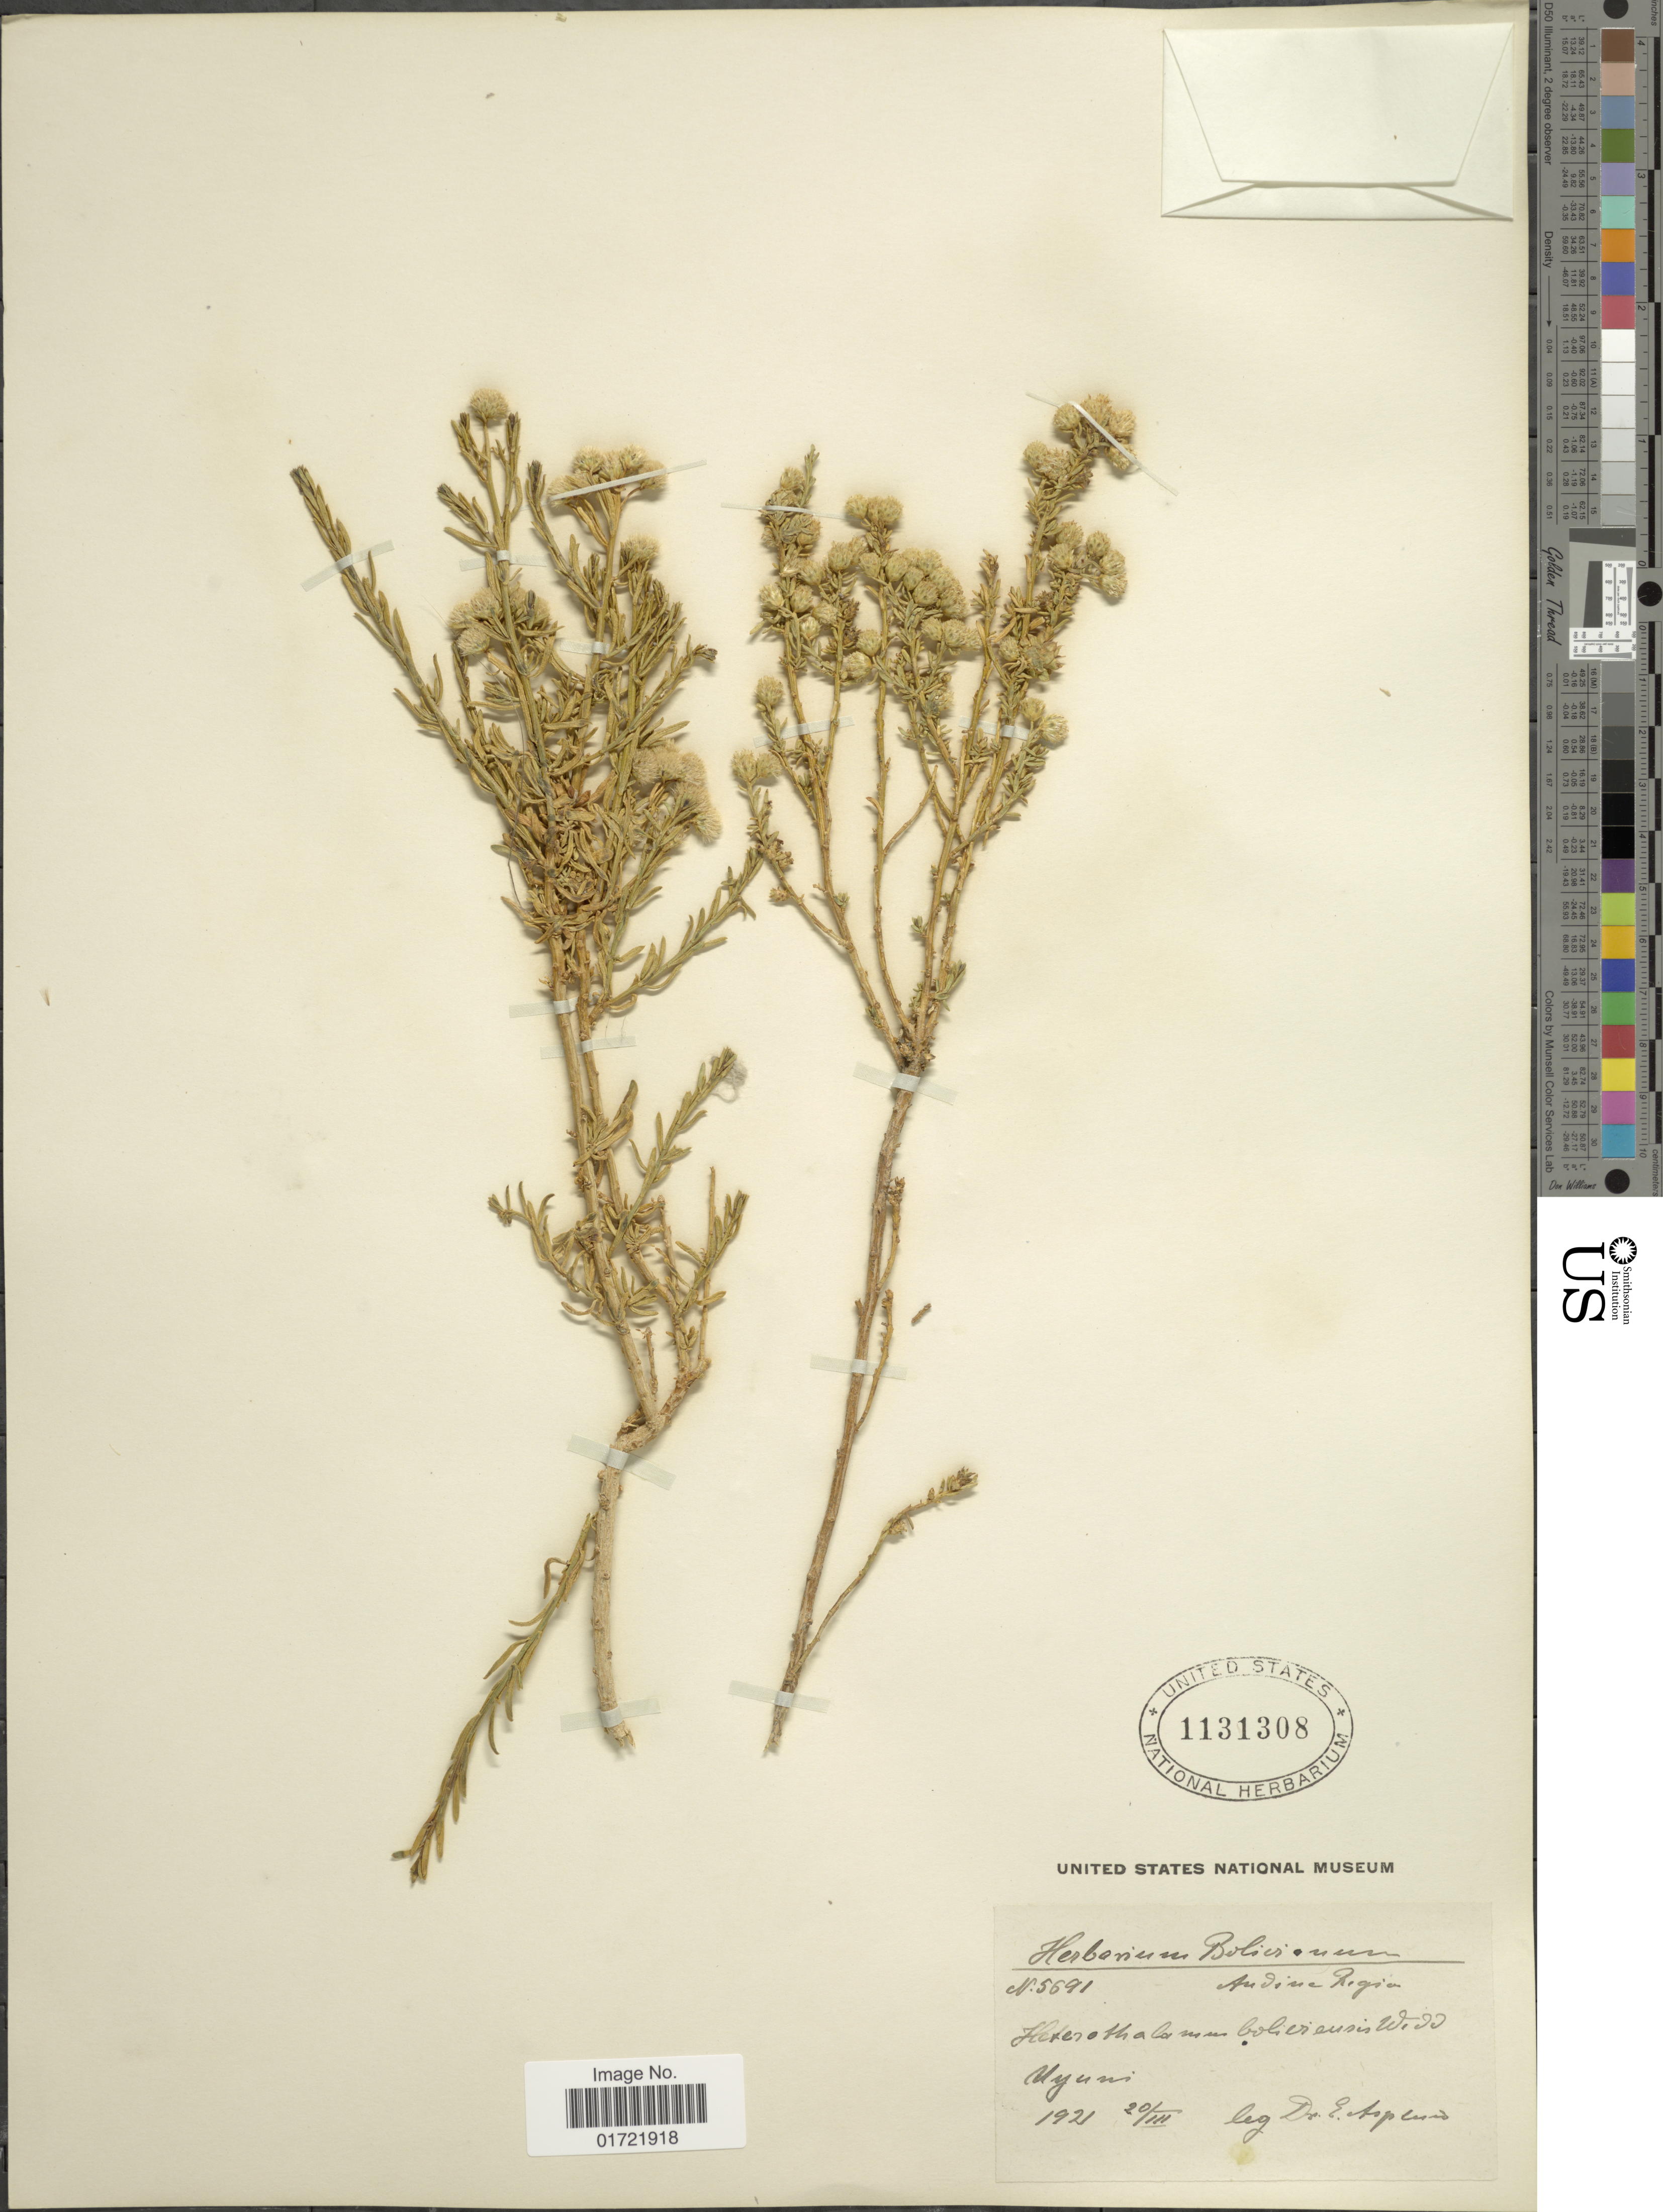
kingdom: Plantae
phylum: Tracheophyta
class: Magnoliopsida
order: Asterales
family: Asteraceae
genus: Baccharis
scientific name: Baccharis bolivensis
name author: (Wedd.) Cabrera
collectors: E. Asplund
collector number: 5691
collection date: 1921-03-20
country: Bolivia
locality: Andine Region. Uyuni.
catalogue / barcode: US 1131308